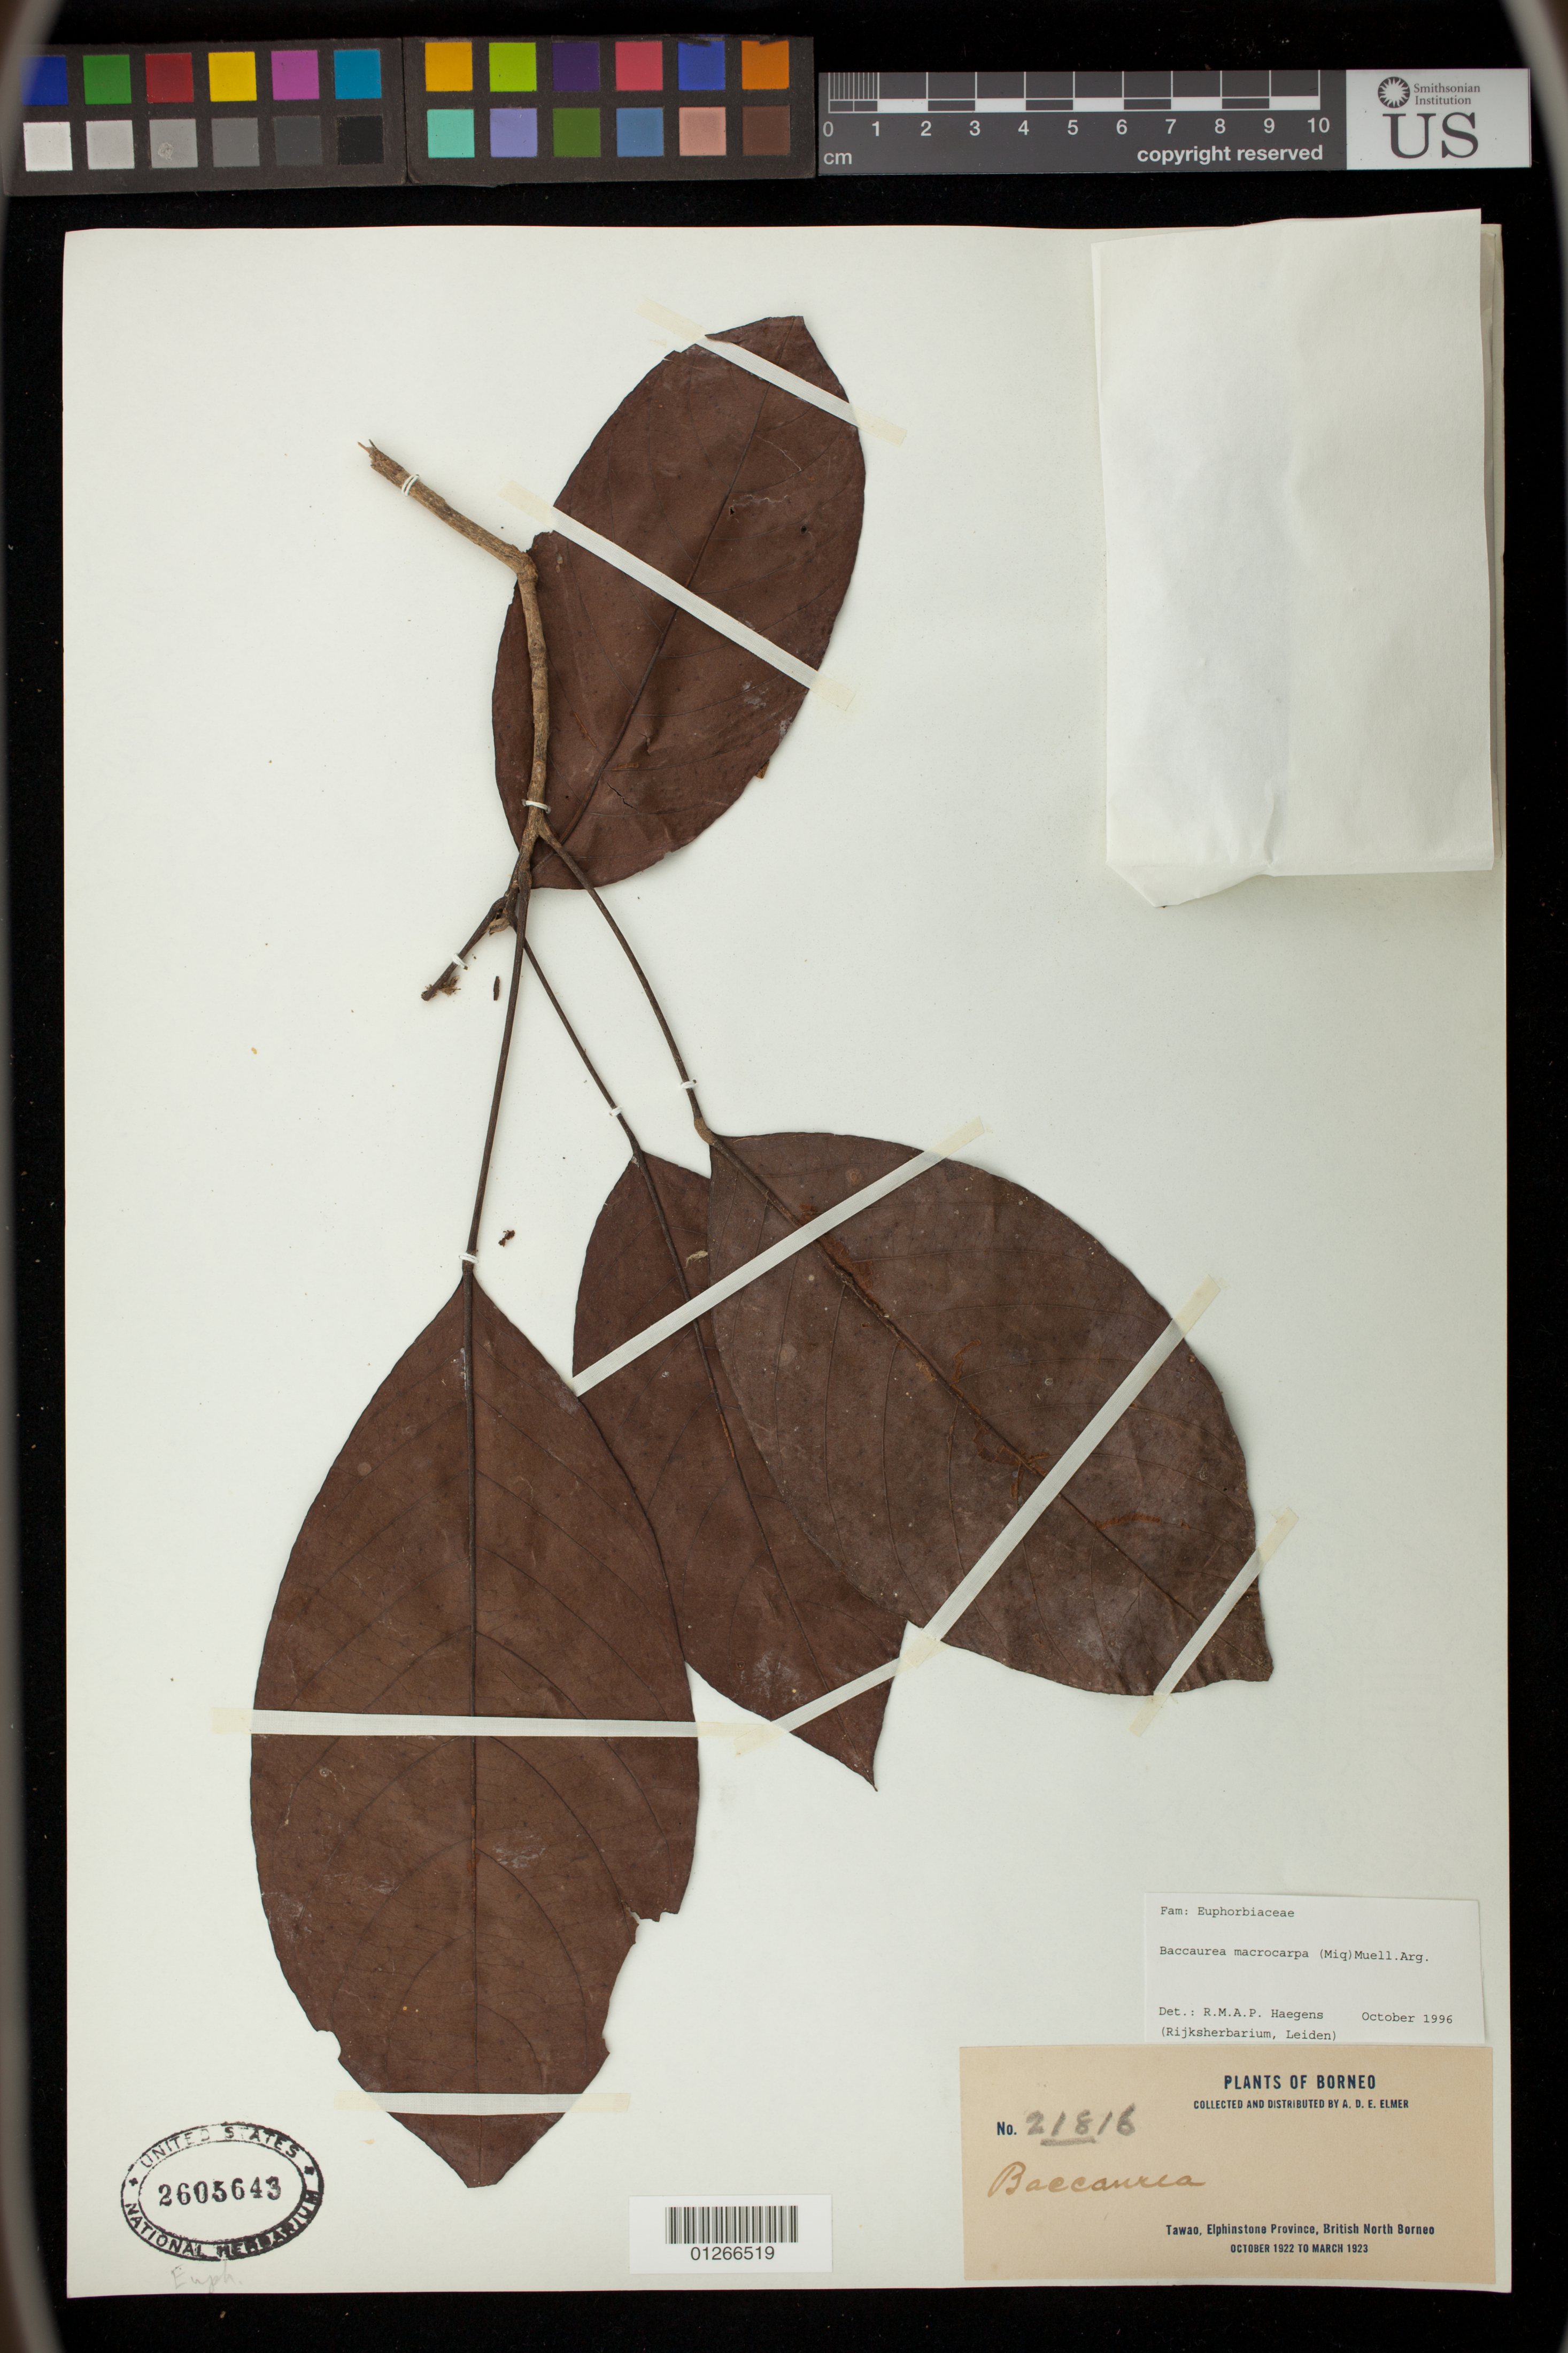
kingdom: Plantae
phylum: Tracheophyta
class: Magnoliopsida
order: Malpighiales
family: Phyllanthaceae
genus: Baccaurea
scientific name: Baccaurea macrocarpa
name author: (Miq.) Müll. Arg.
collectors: A. D. E. Elmer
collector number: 21816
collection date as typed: Oct 1922 to -- Mar 1923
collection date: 1922-10/1923-03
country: Malaysia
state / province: Sabah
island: Borneo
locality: Tawao, Elphinstone Province, British North Borneo.